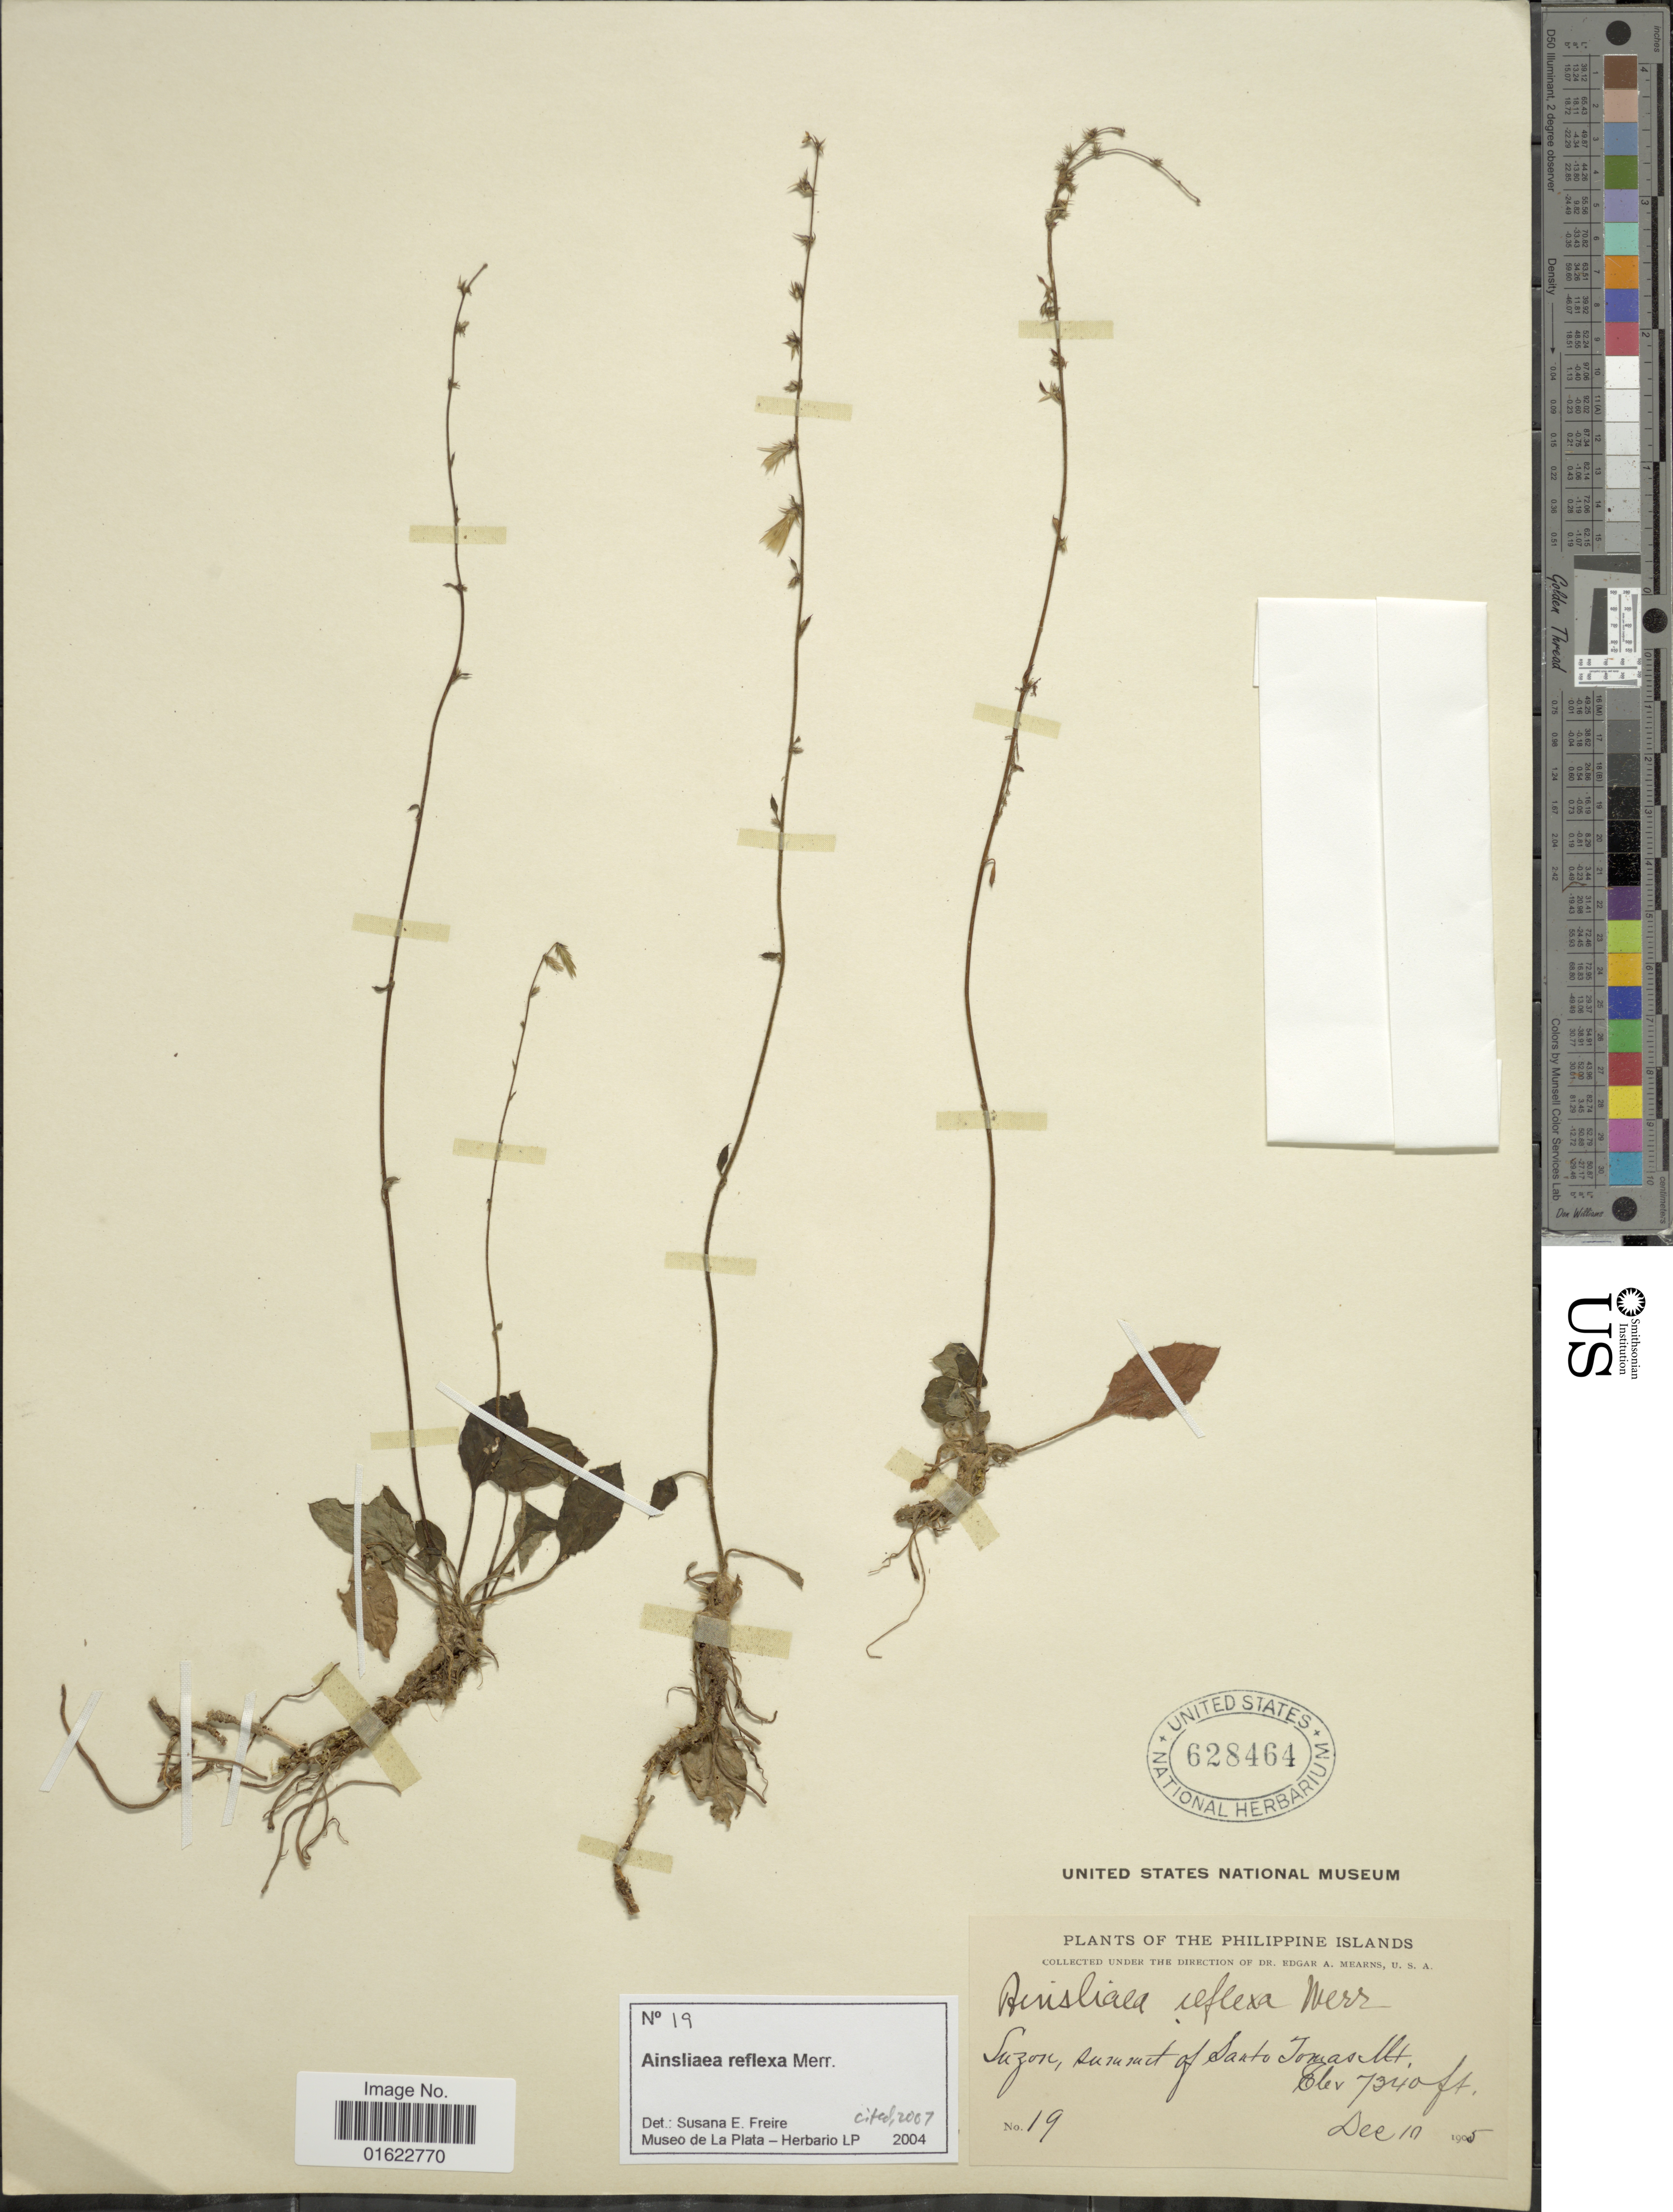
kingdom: Plantae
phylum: Tracheophyta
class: Magnoliopsida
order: Asterales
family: Asteraceae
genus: Ainsliaea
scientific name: Ainsliaea reflexa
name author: Merr.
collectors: E. A. Mearns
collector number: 19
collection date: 1905-12-10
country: Philippines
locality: Philippine Islands, Luzon, summit of Santo Tomas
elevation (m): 2237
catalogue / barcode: US 628464